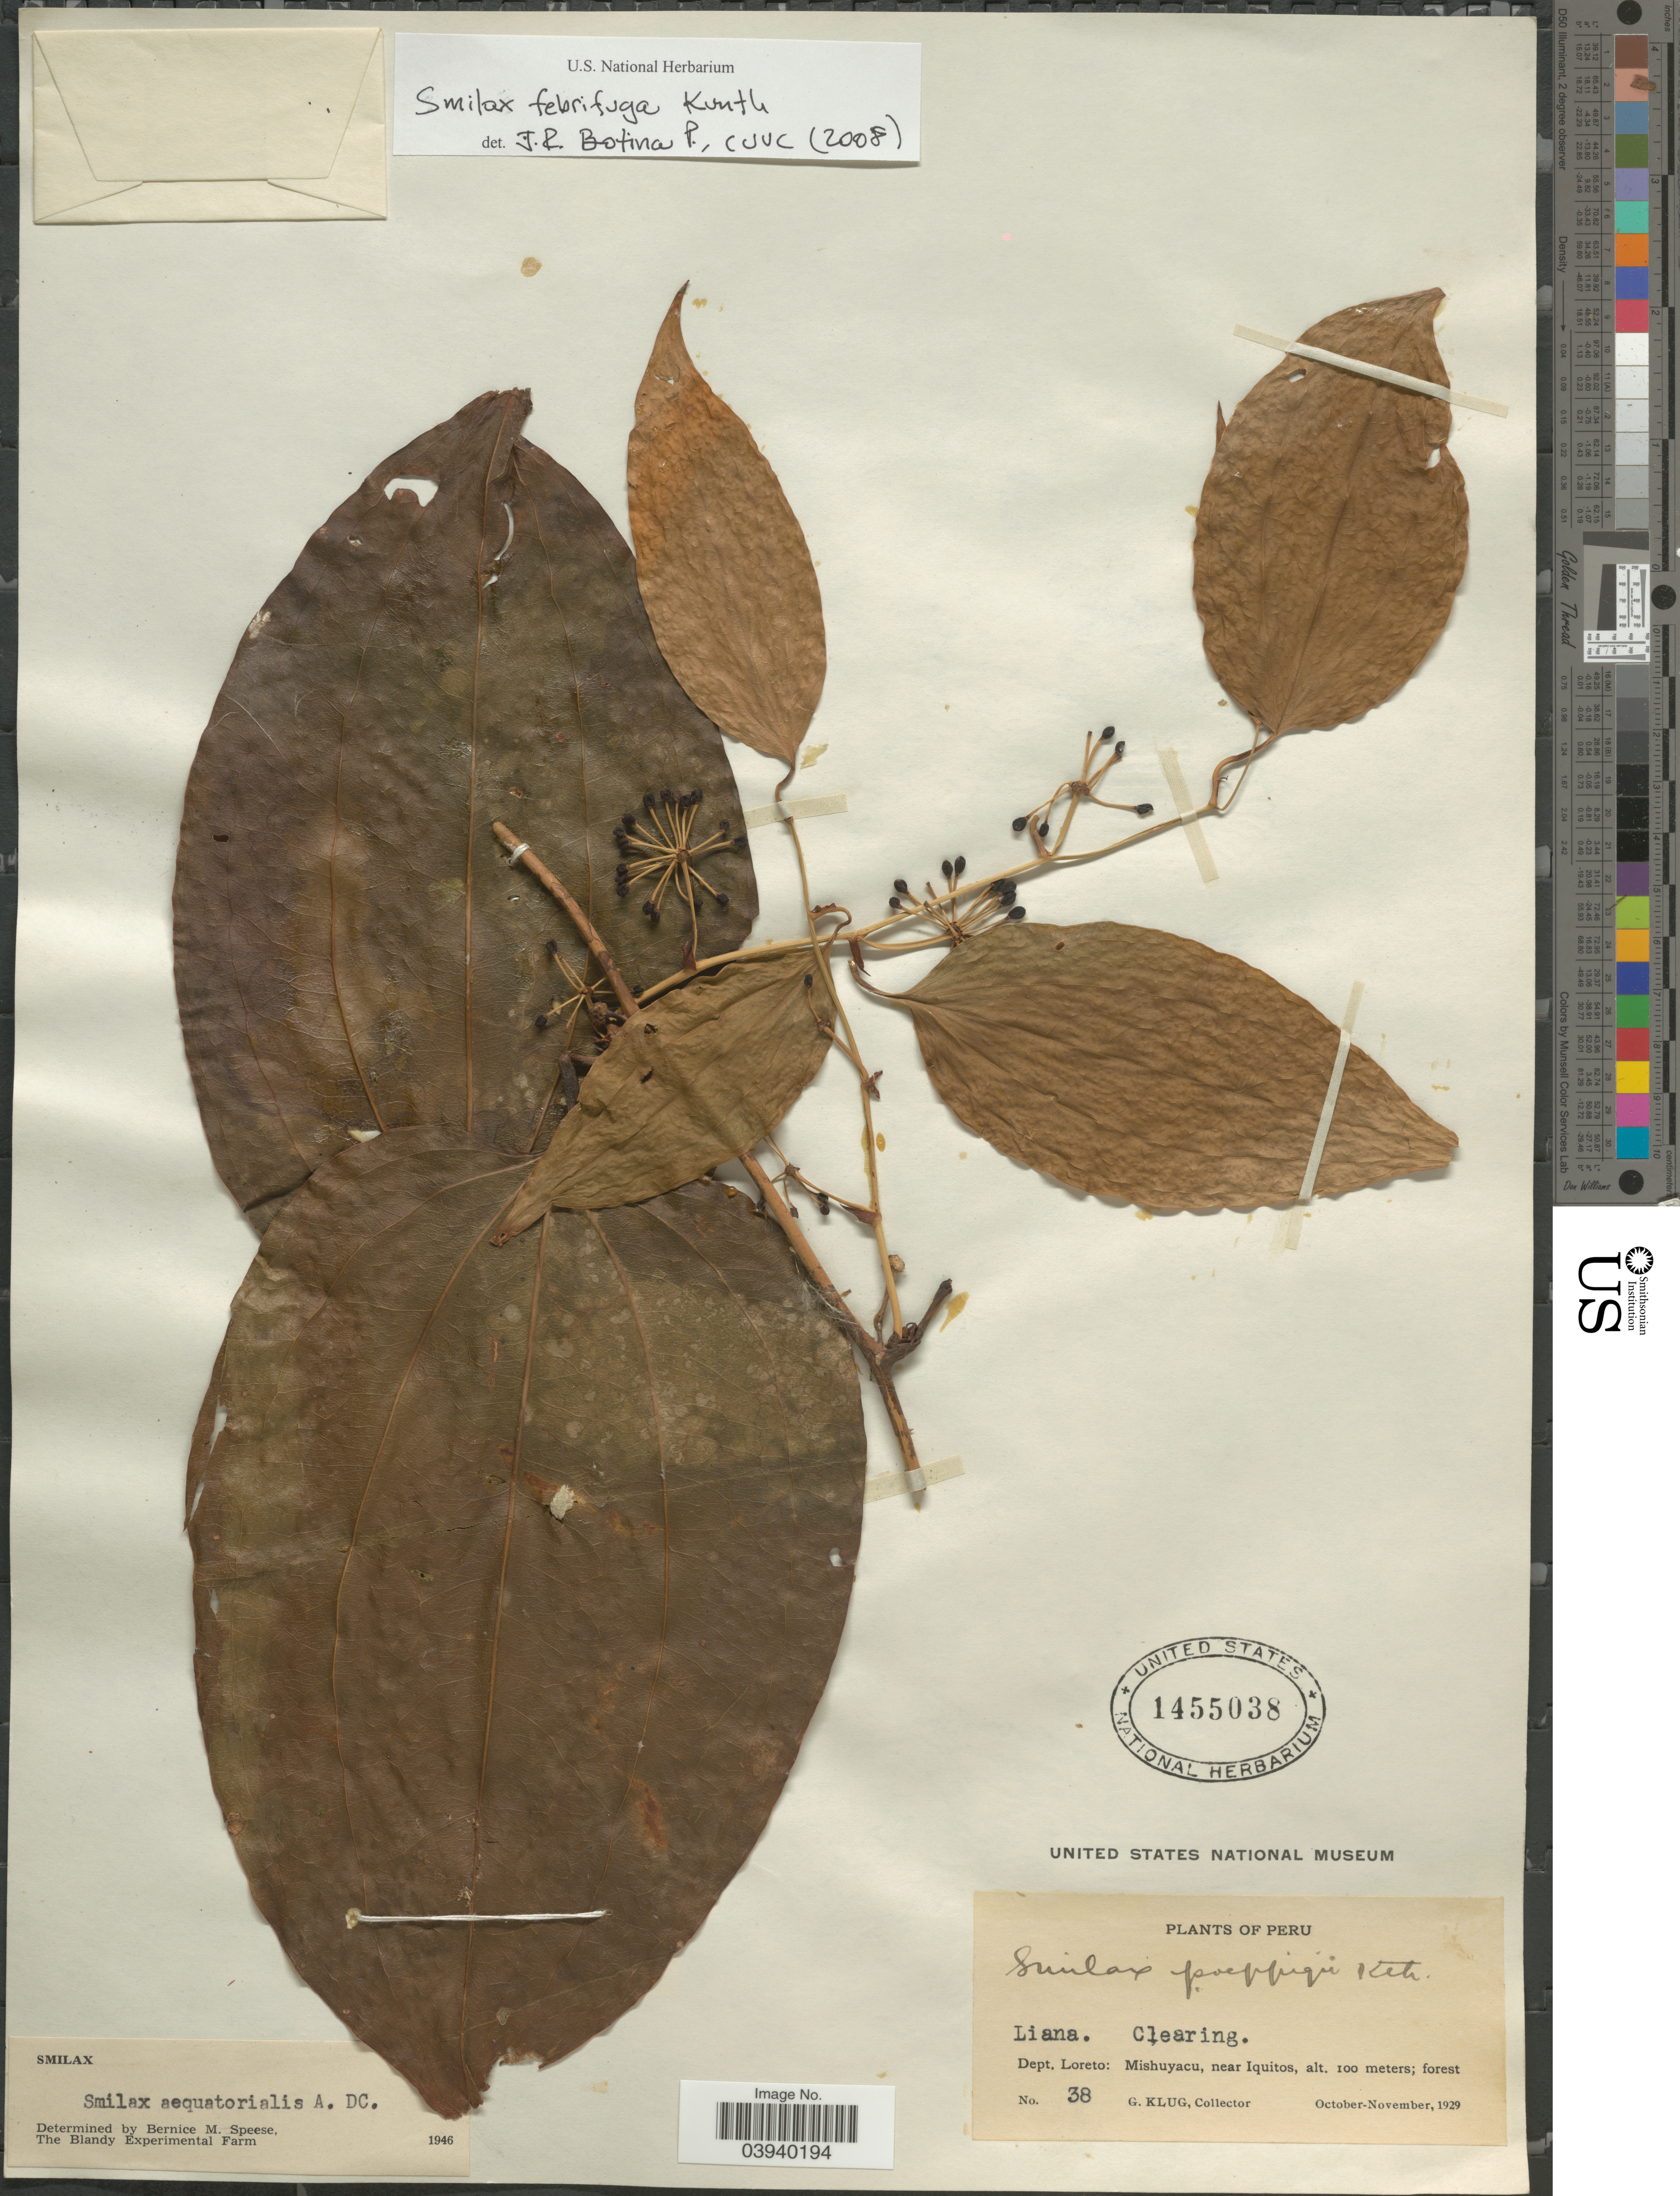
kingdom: Plantae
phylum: Tracheophyta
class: Liliopsida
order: Liliales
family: Smilacaceae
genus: Smilax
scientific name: Smilax febrifuga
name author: Kunth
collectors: G. Klug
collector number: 38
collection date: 1929-10/1929-11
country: Peru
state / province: Loreto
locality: Dept. Loreto: Mishuyacu, near Iquitos.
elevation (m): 100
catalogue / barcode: US 1455038